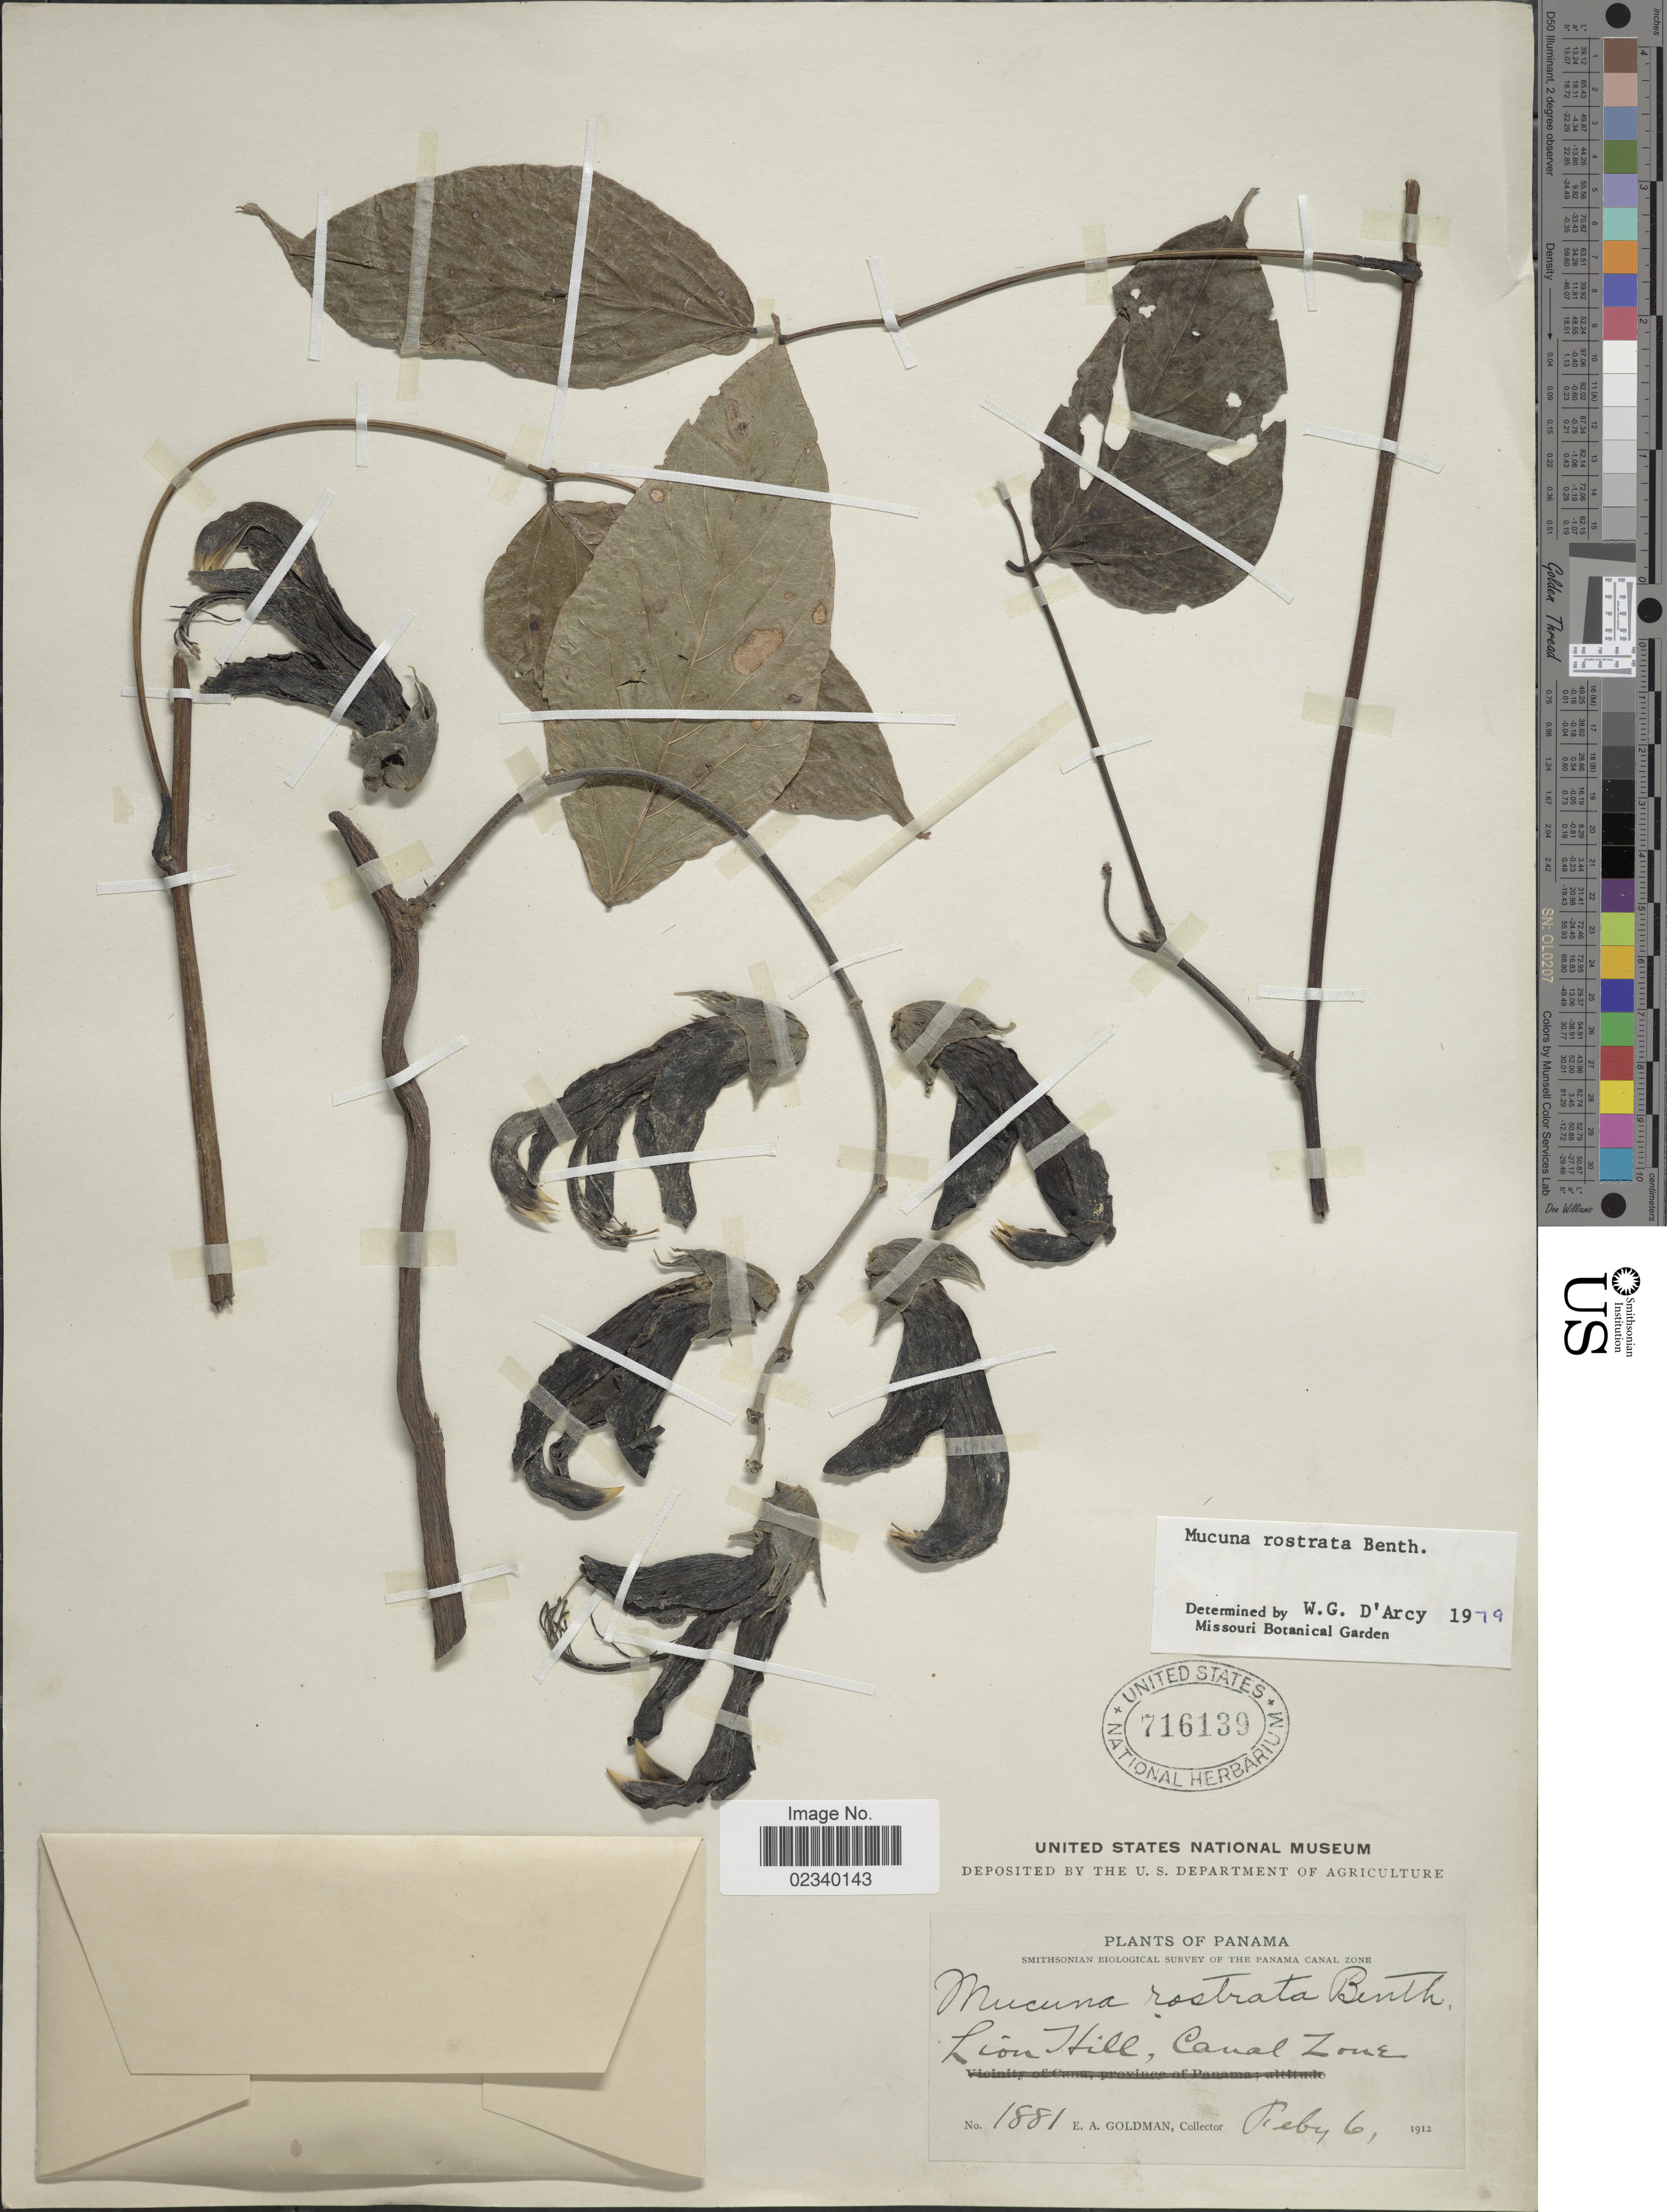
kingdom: Plantae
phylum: Tracheophyta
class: Magnoliopsida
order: Fabales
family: Fabaceae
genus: Mucuna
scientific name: Mucuna rostrata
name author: Benth.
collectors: E. A. Goldman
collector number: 1881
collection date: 1912-02-06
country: Panama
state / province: Colón / Panamá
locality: Lion hill, Canal Zone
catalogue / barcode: US 716139